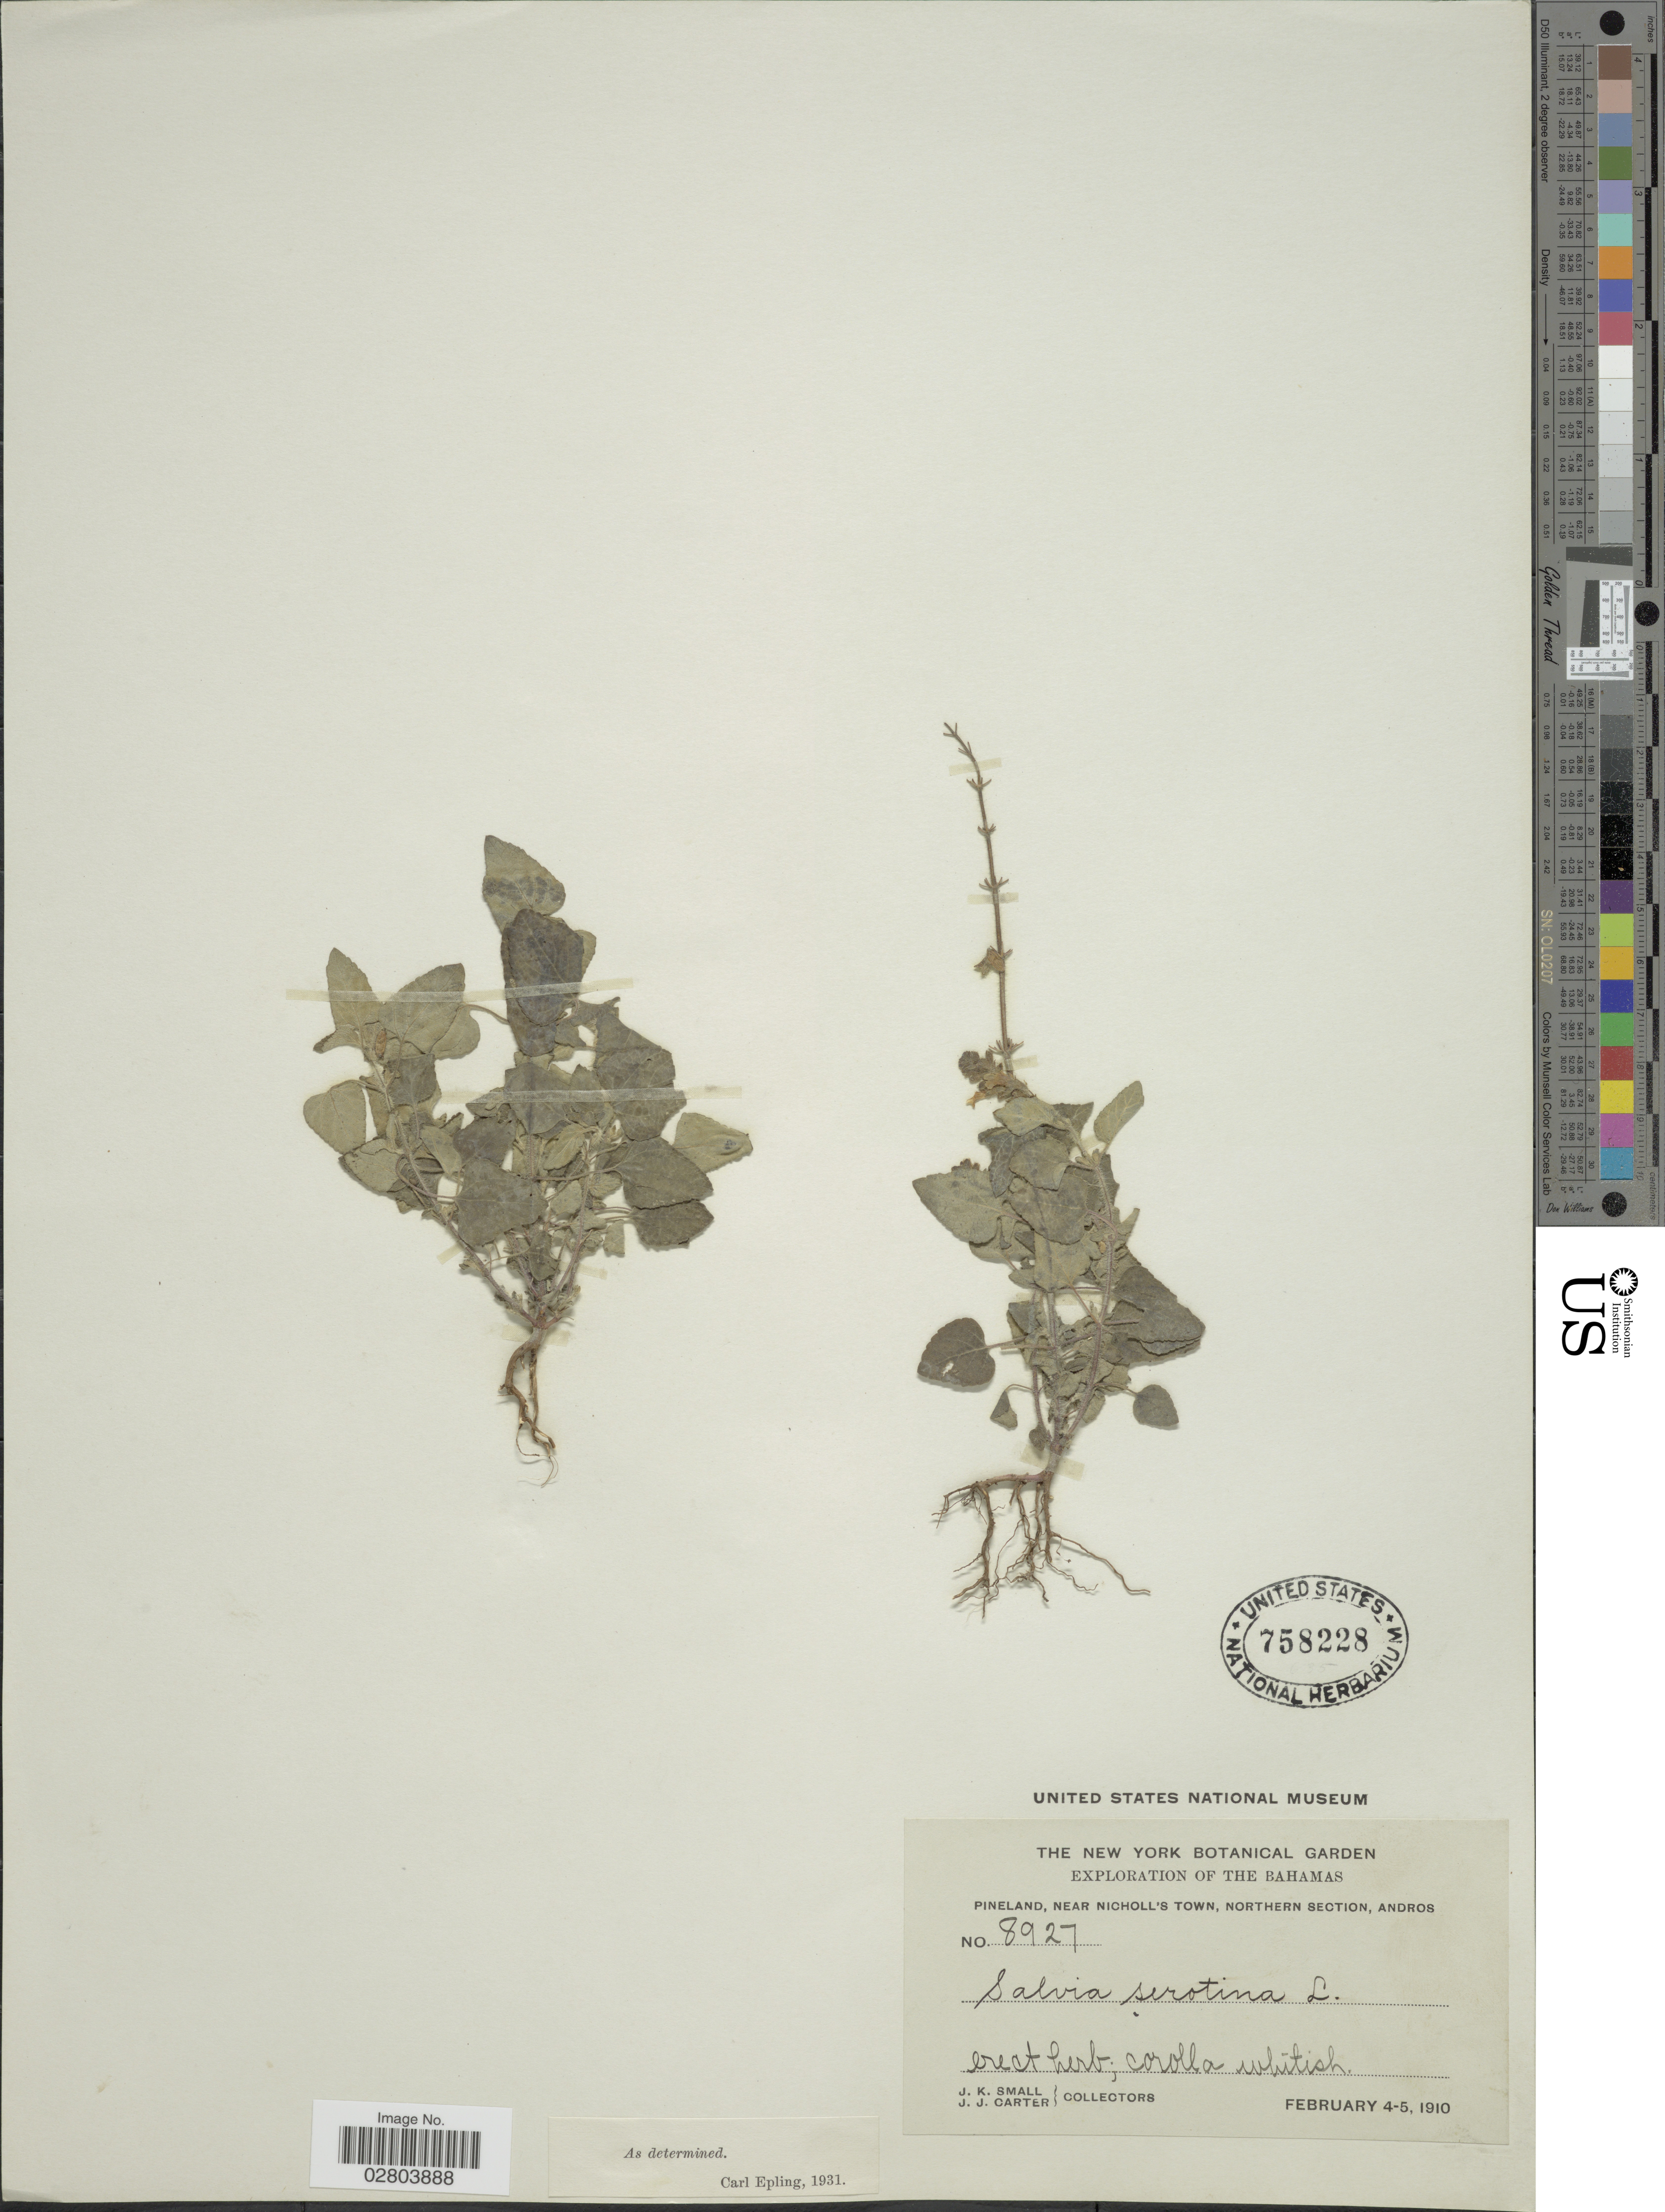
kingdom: Plantae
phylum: Tracheophyta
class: Magnoliopsida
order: Lamiales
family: Lamiaceae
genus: Salvia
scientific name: Salvia serotina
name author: L.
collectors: J. K. Small & J. Carter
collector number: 8927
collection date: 1910-02-04/1910-02-05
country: Bahamas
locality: Pineland, near Nicholl's Town, Northern Section, Andros.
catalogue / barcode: US 758228